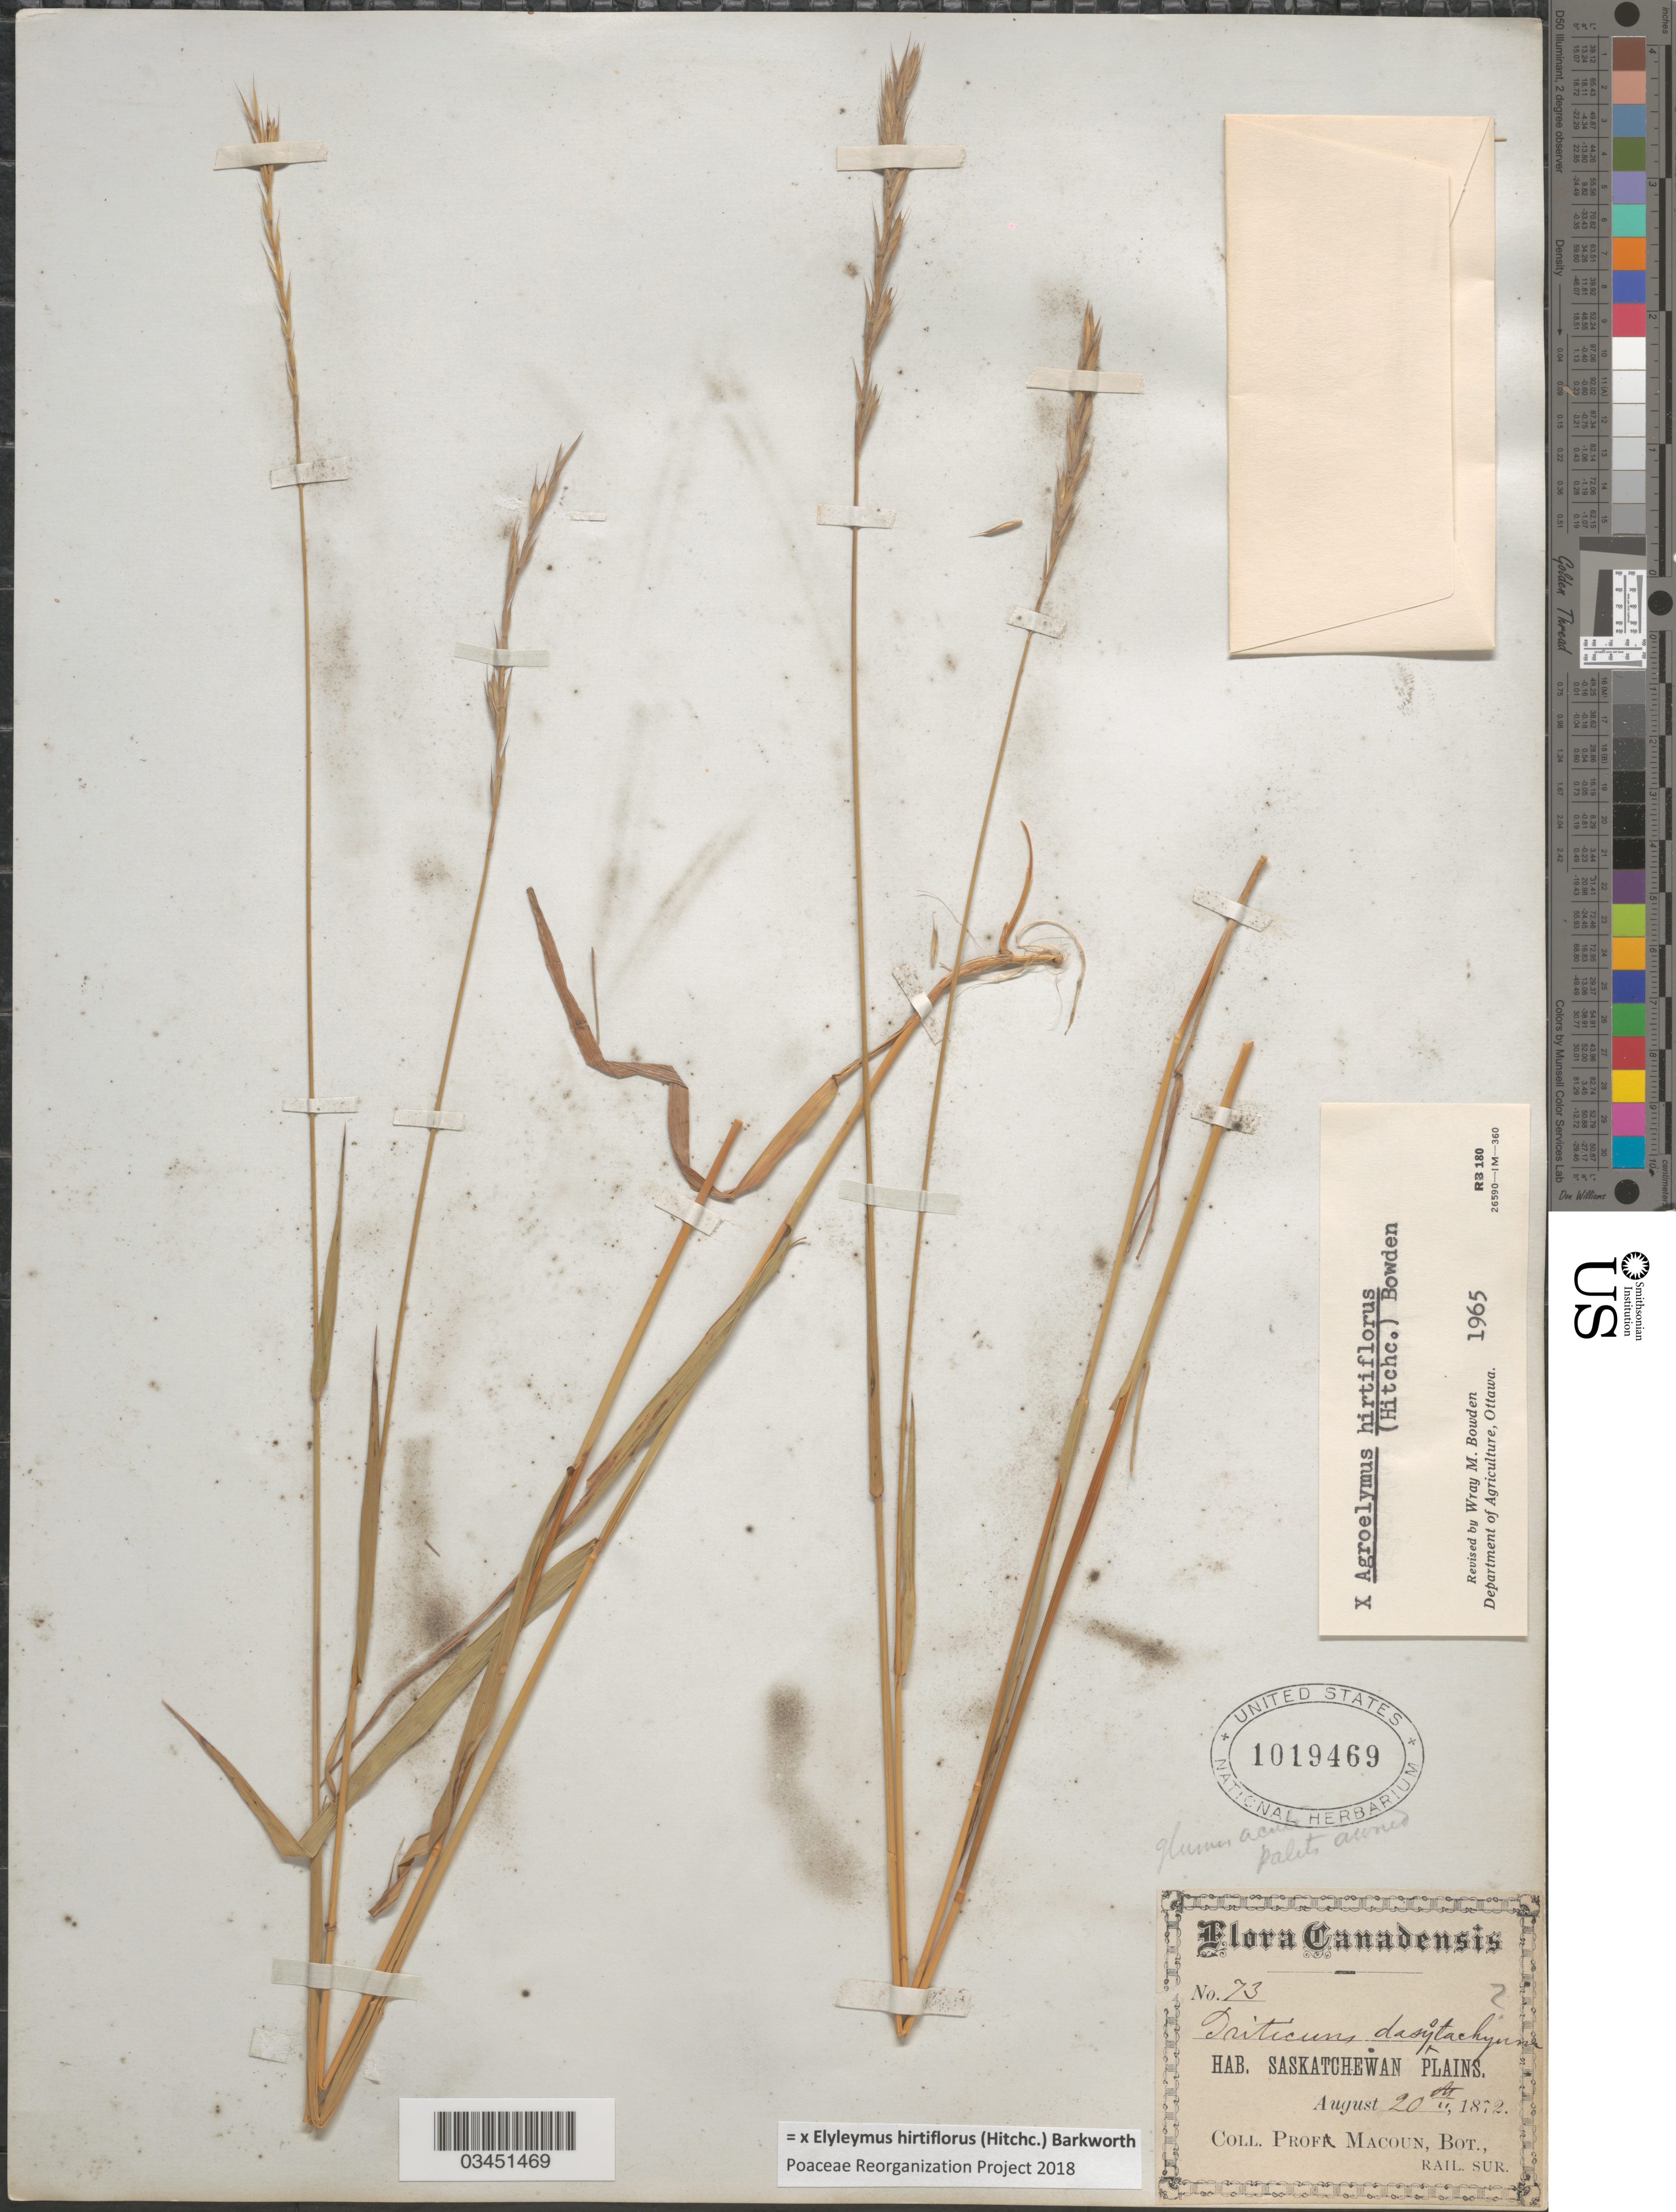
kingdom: Plantae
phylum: Tracheophyta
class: Liliopsida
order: Poales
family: Poaceae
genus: Elyleymus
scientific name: x Elyleymus hirtiflorus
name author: (Hitchc.) Barkworth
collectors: Prof. Macoun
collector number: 73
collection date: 1872-08-20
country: Canada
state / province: Saskatchewan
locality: Saskatchewan Plains.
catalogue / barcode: US 1019469